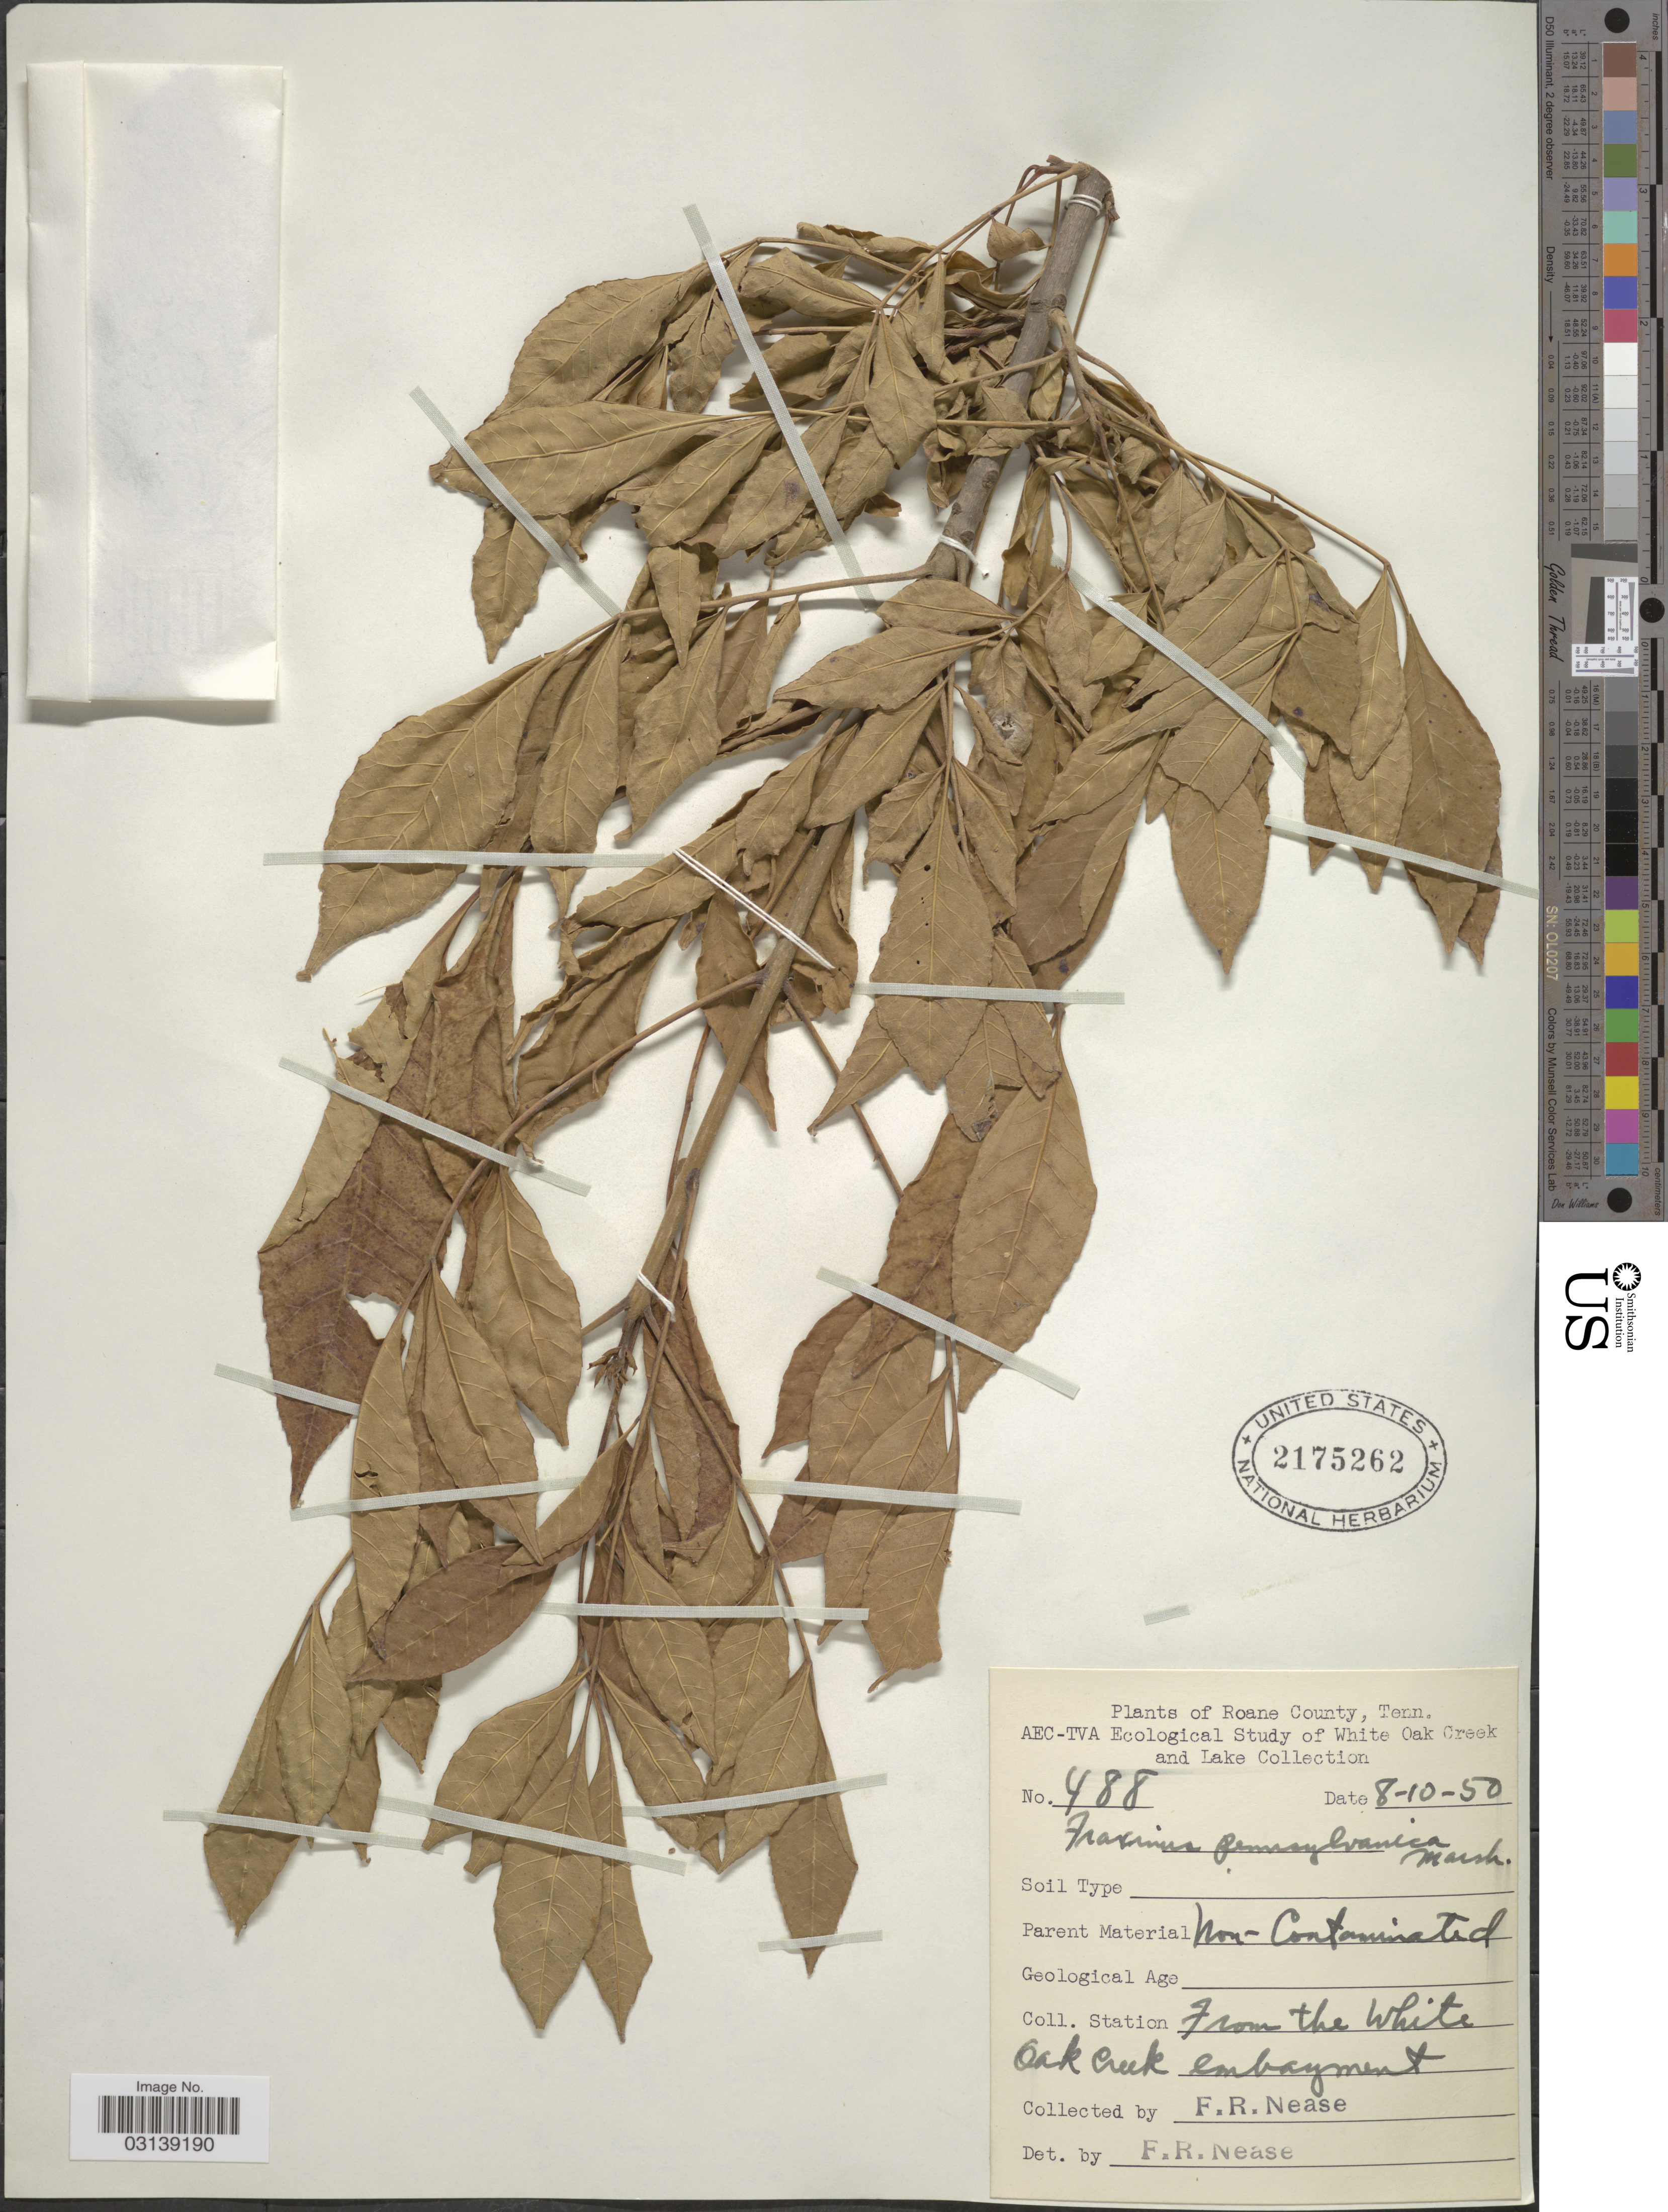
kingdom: Plantae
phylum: Tracheophyta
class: Magnoliopsida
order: Lamiales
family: Oleaceae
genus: Fraxinus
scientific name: Fraxinus pennsylvanica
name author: Marshall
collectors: F. Nease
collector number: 488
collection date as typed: Transcribed d/m/y: 10/8/50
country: United States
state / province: Tennessee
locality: Roane County, Station From the White Oak Creek embayment.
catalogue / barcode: US 2175262